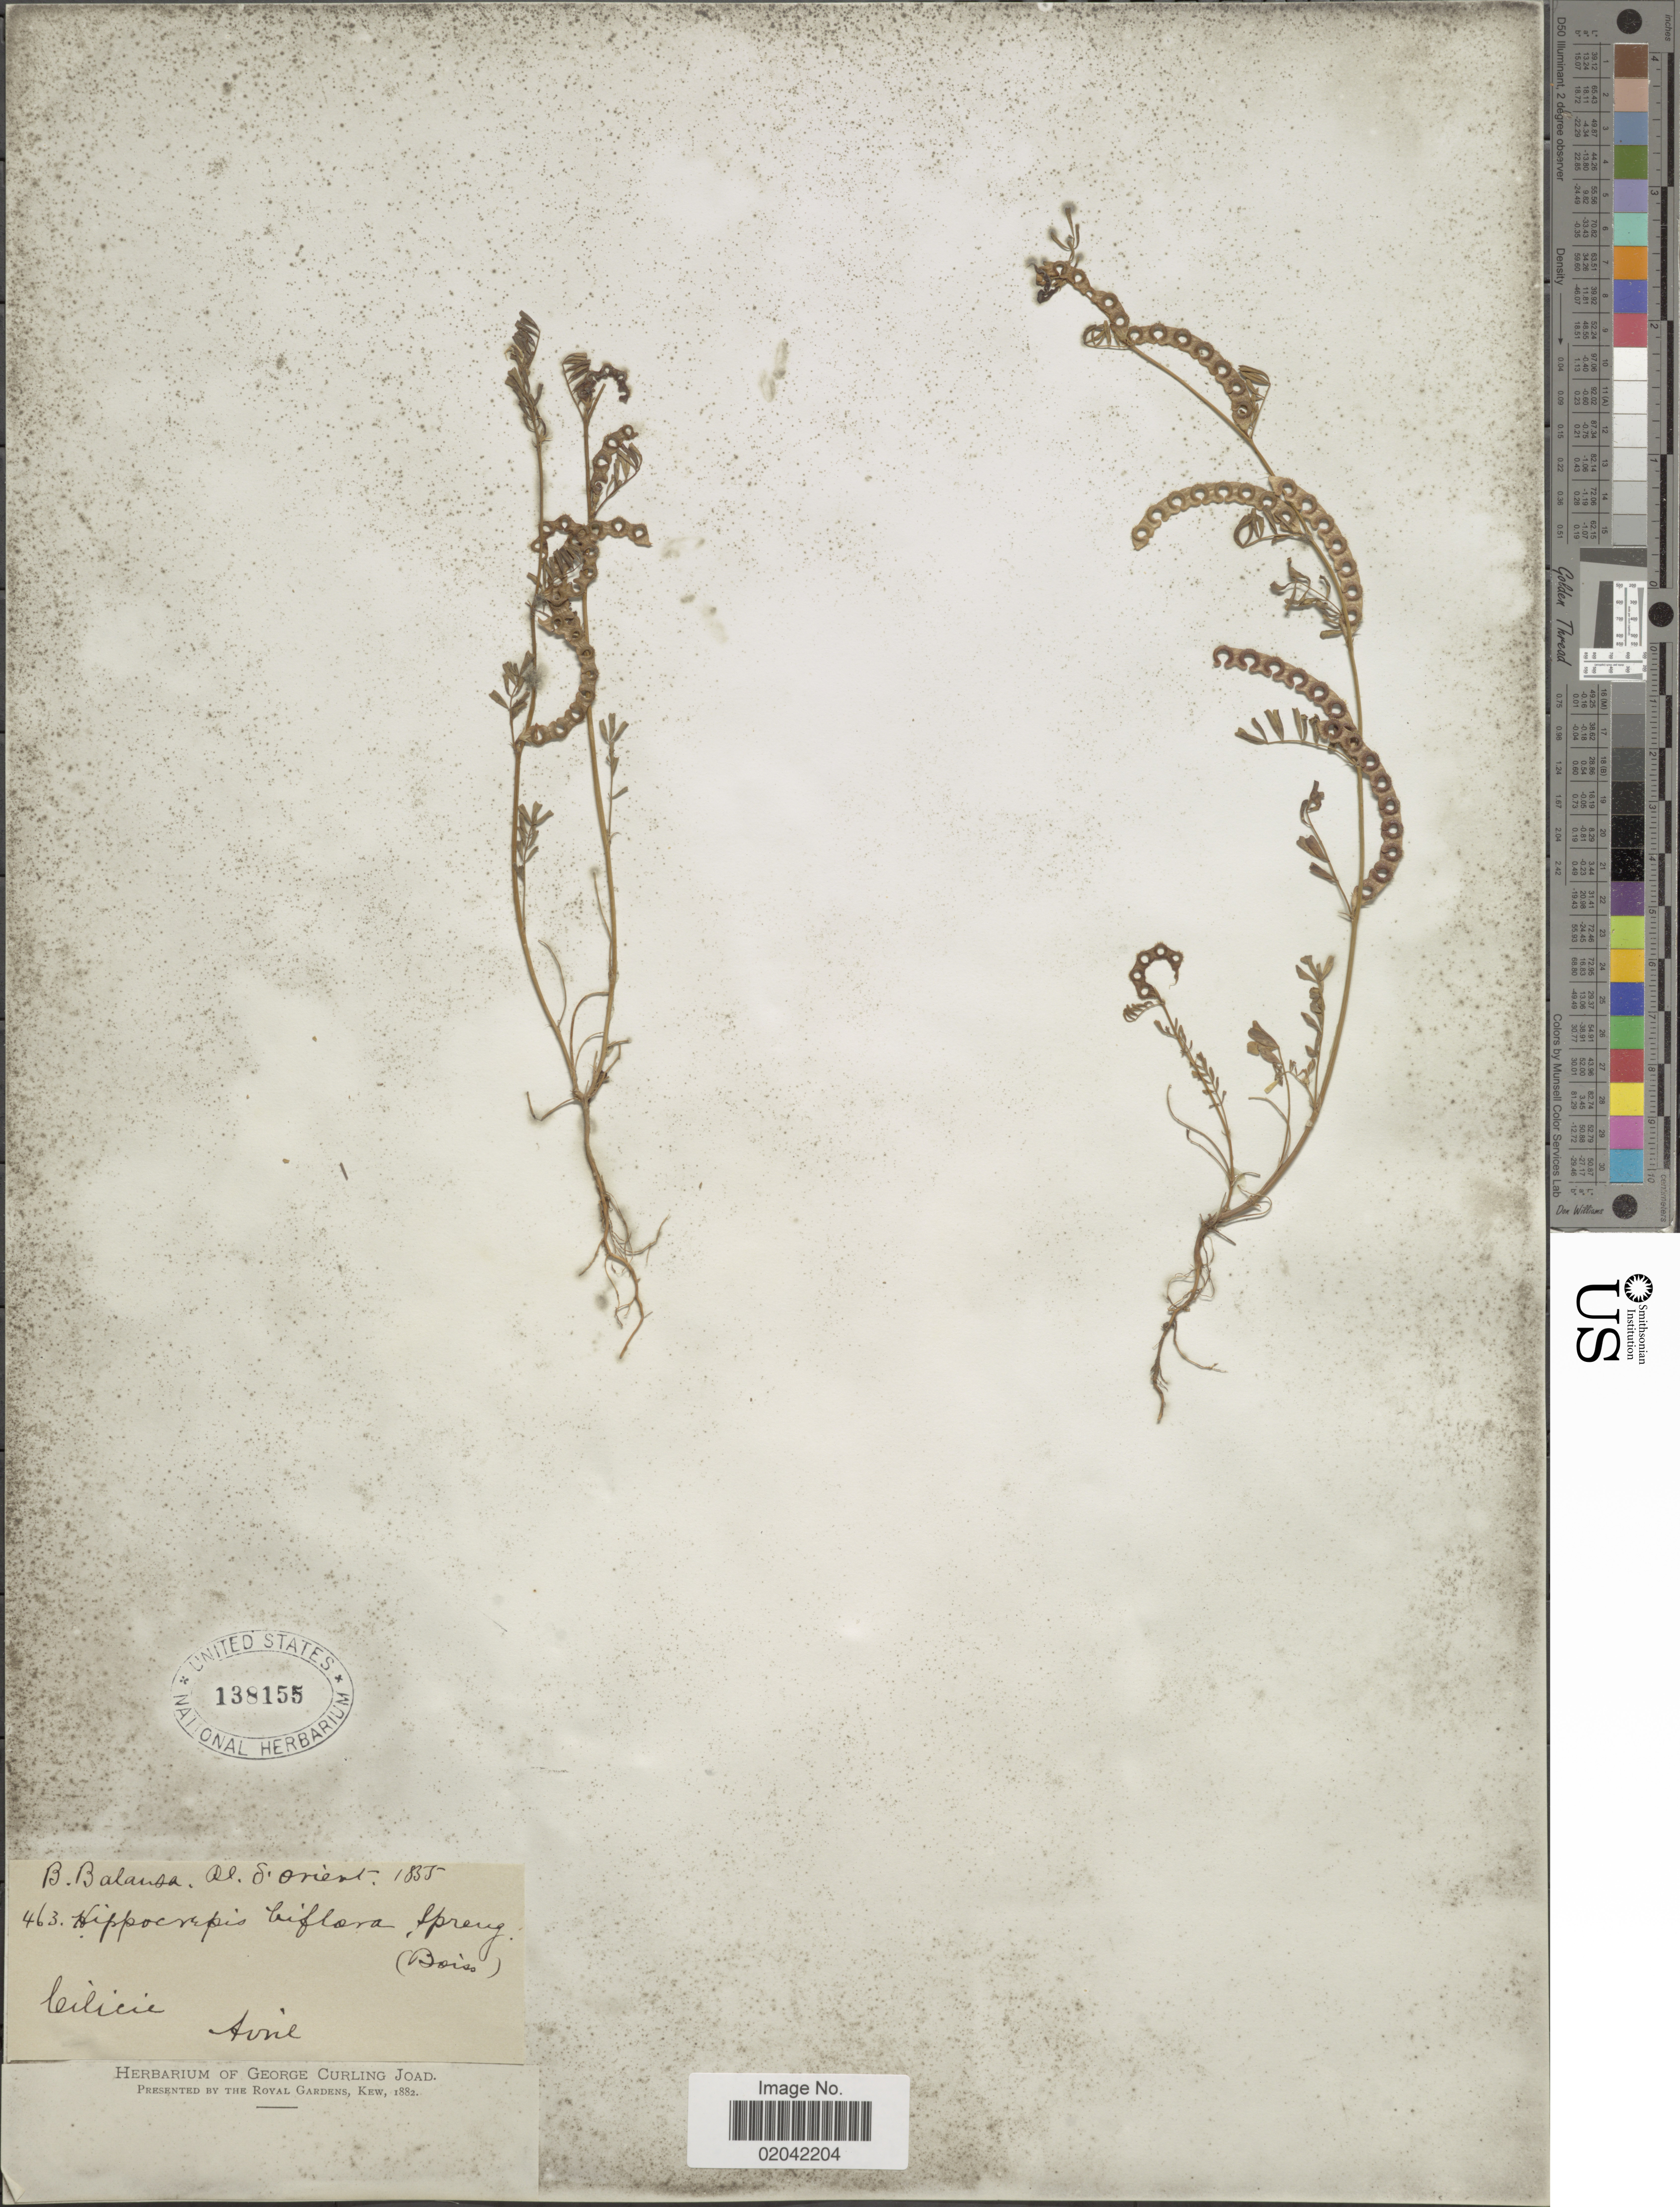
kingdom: Plantae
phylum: Tracheophyta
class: Magnoliopsida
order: Fabales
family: Fabaceae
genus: Hippocrepis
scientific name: Hippocrepis biflora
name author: Spreng.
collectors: B. Balansa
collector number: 463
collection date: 1935-04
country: Turkey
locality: D'Orient. Cilicie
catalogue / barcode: US 138155